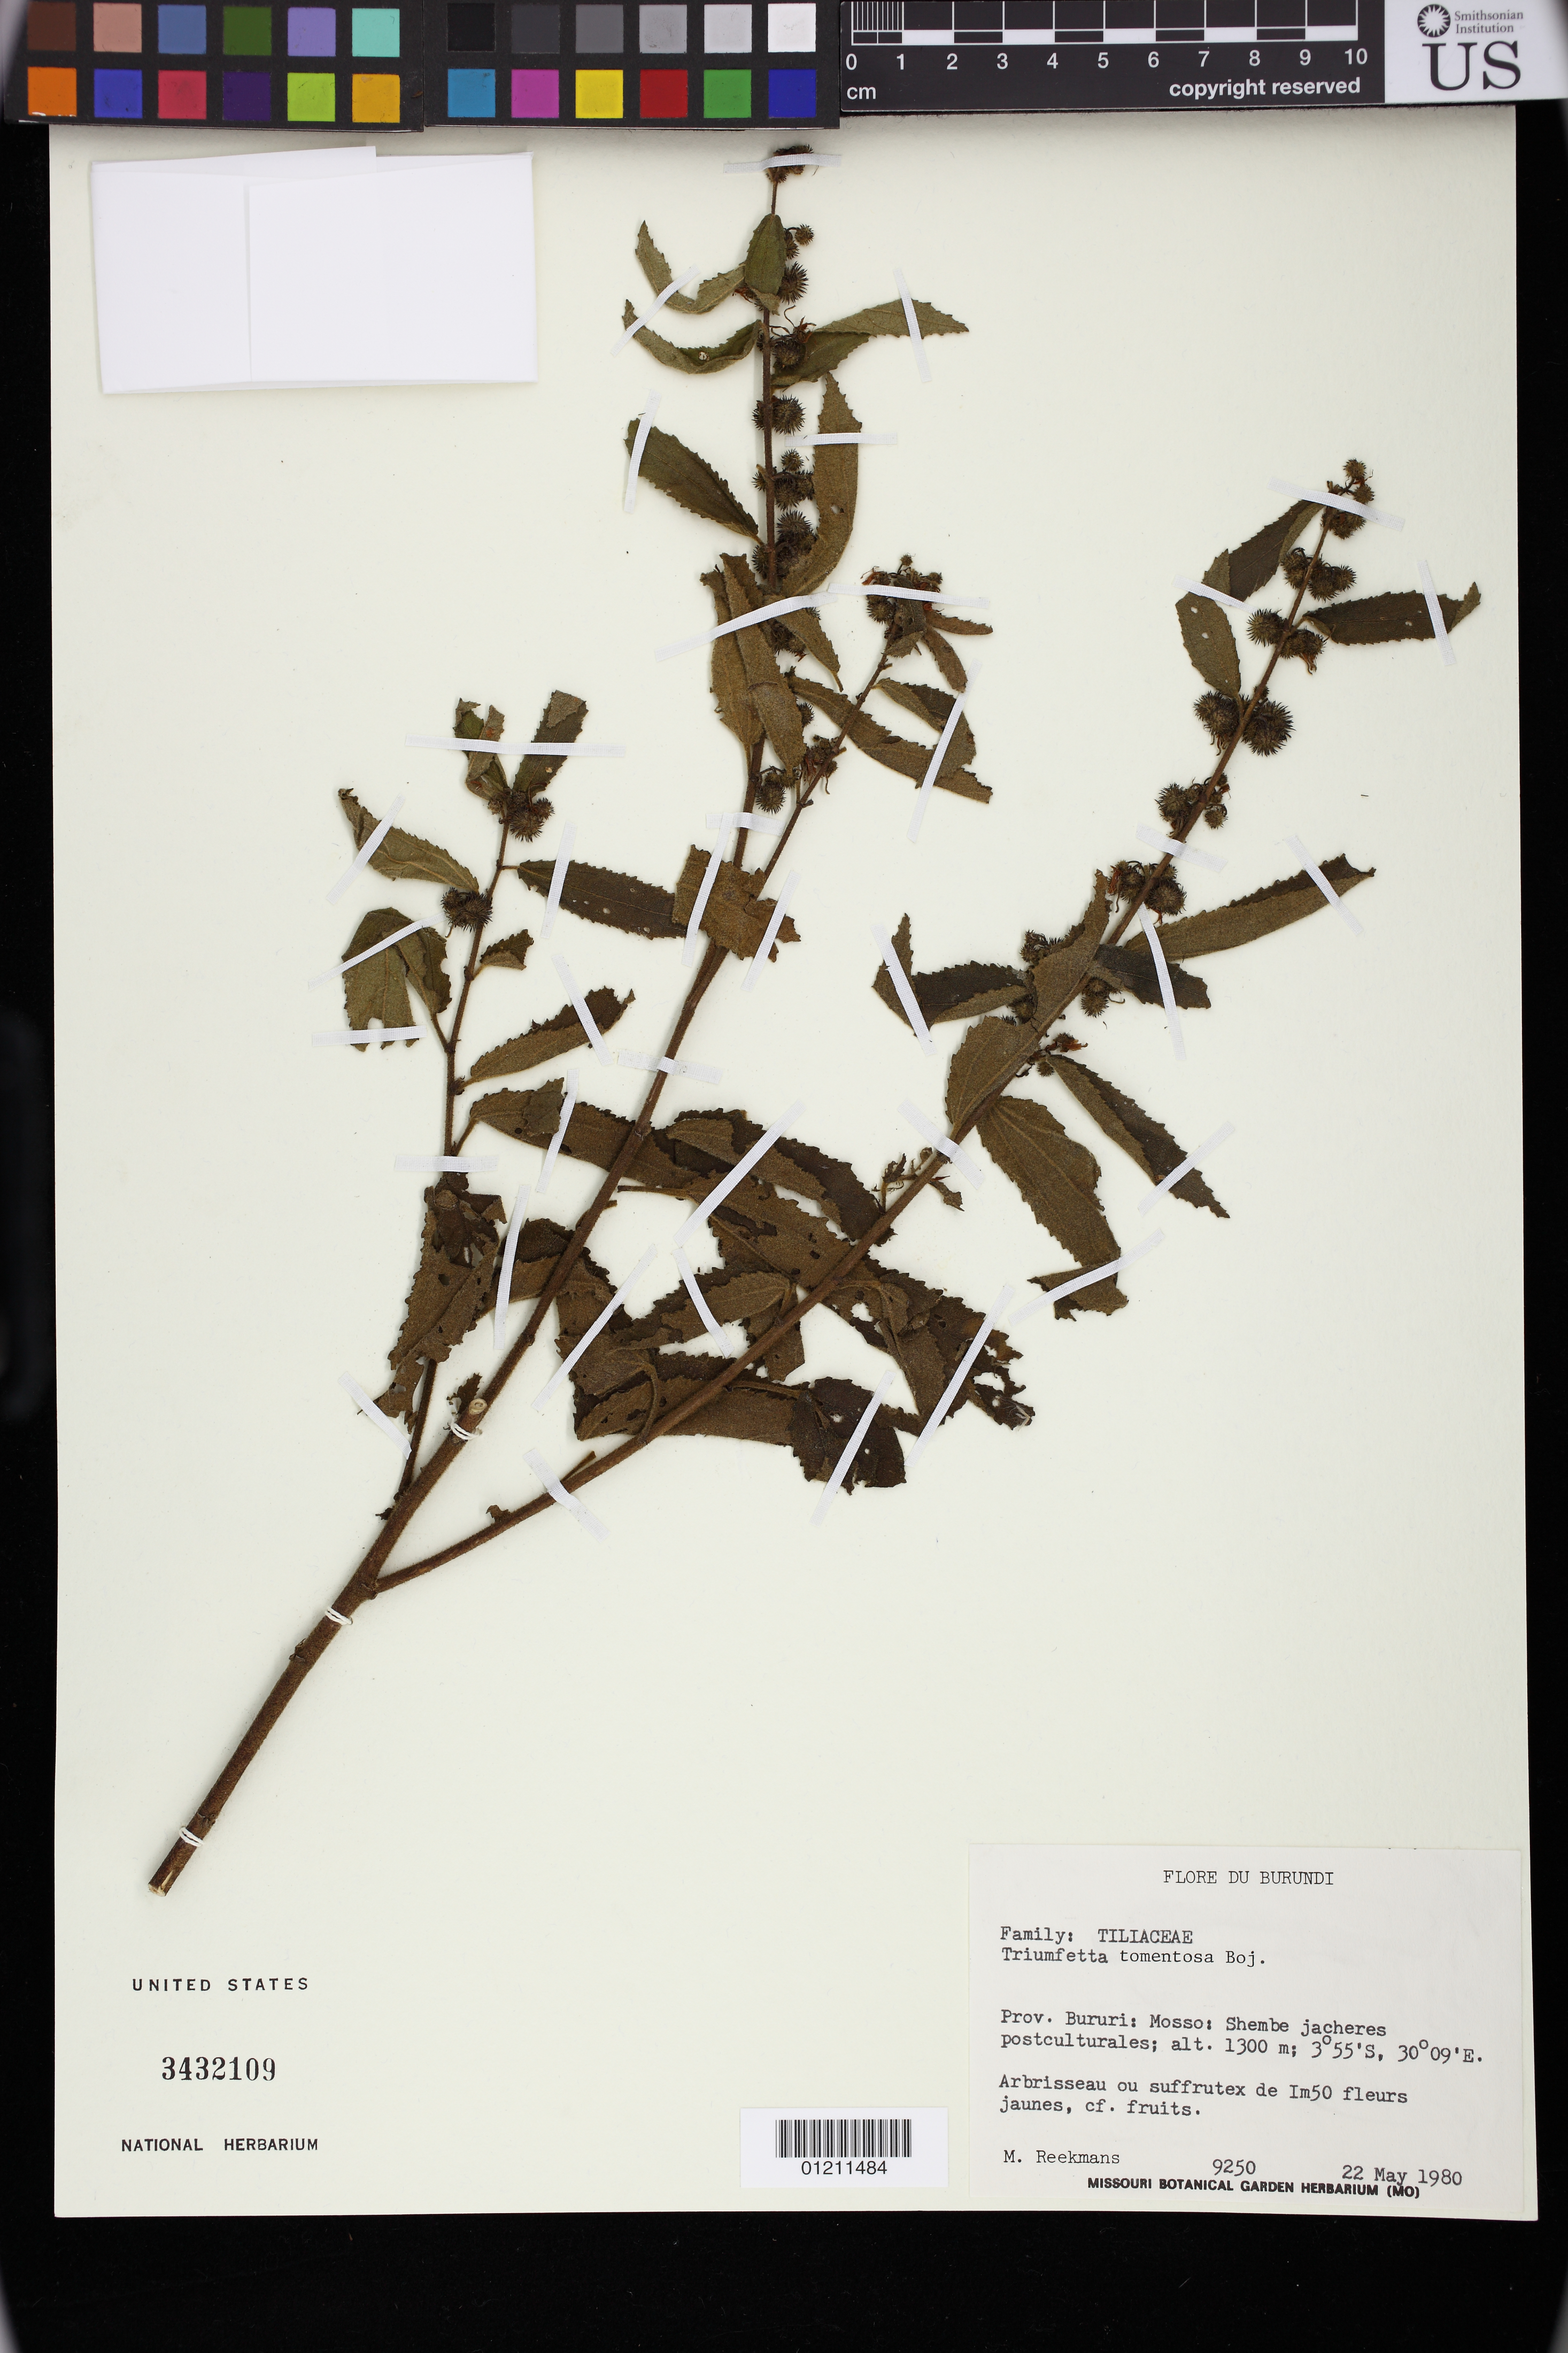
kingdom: Plantae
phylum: Tracheophyta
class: Magnoliopsida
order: Malvales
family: Malvaceae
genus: Triumfetta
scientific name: Triumfetta tomentosa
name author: Bojer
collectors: M. Reekmans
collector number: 9250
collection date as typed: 22 May 1980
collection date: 1980-05-22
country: Burundi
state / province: Bururi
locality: Prov. Bururi: Mosso: Shembe jacheres postculturales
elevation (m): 1300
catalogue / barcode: US 3432109